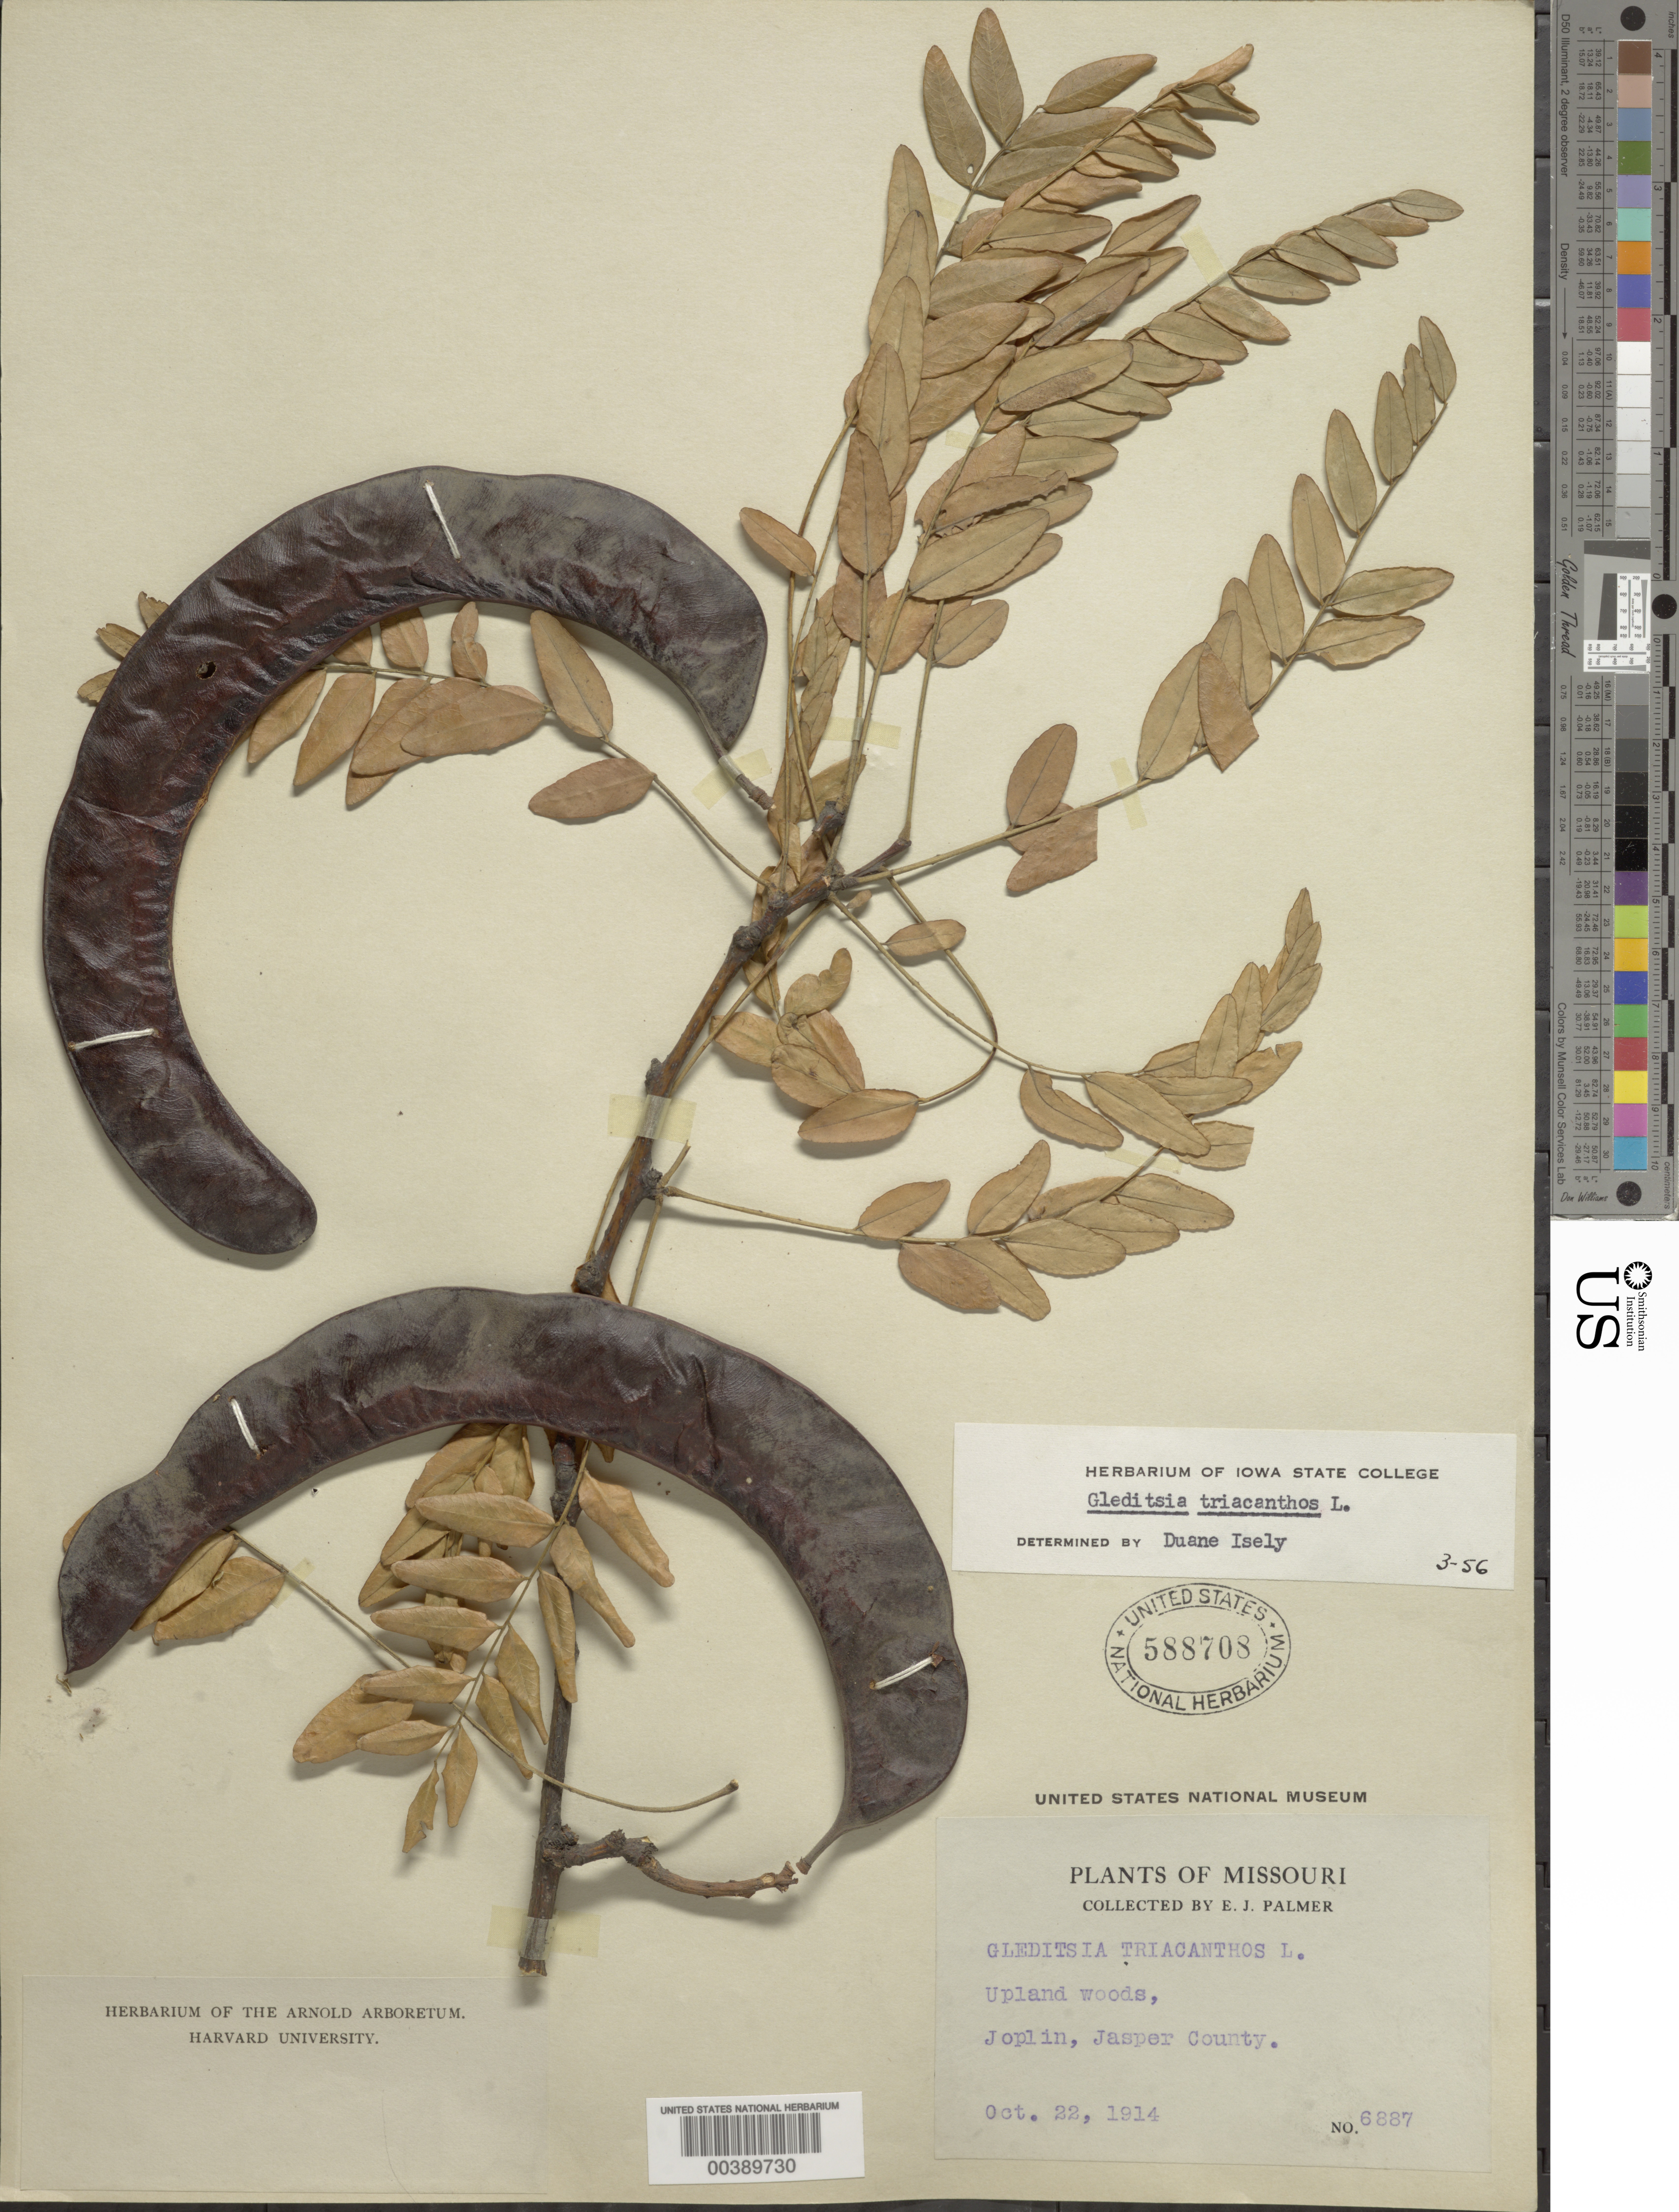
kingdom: Plantae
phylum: Tracheophyta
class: Magnoliopsida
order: Fabales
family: Fabaceae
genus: Gleditsia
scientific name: Gleditsia triacanthos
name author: L.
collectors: E. J. Palmer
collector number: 6887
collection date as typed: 22 Oct 1914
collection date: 1914-10-22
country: United States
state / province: Missouri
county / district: Jasper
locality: Joplin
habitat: Upland woods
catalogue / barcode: US 588708